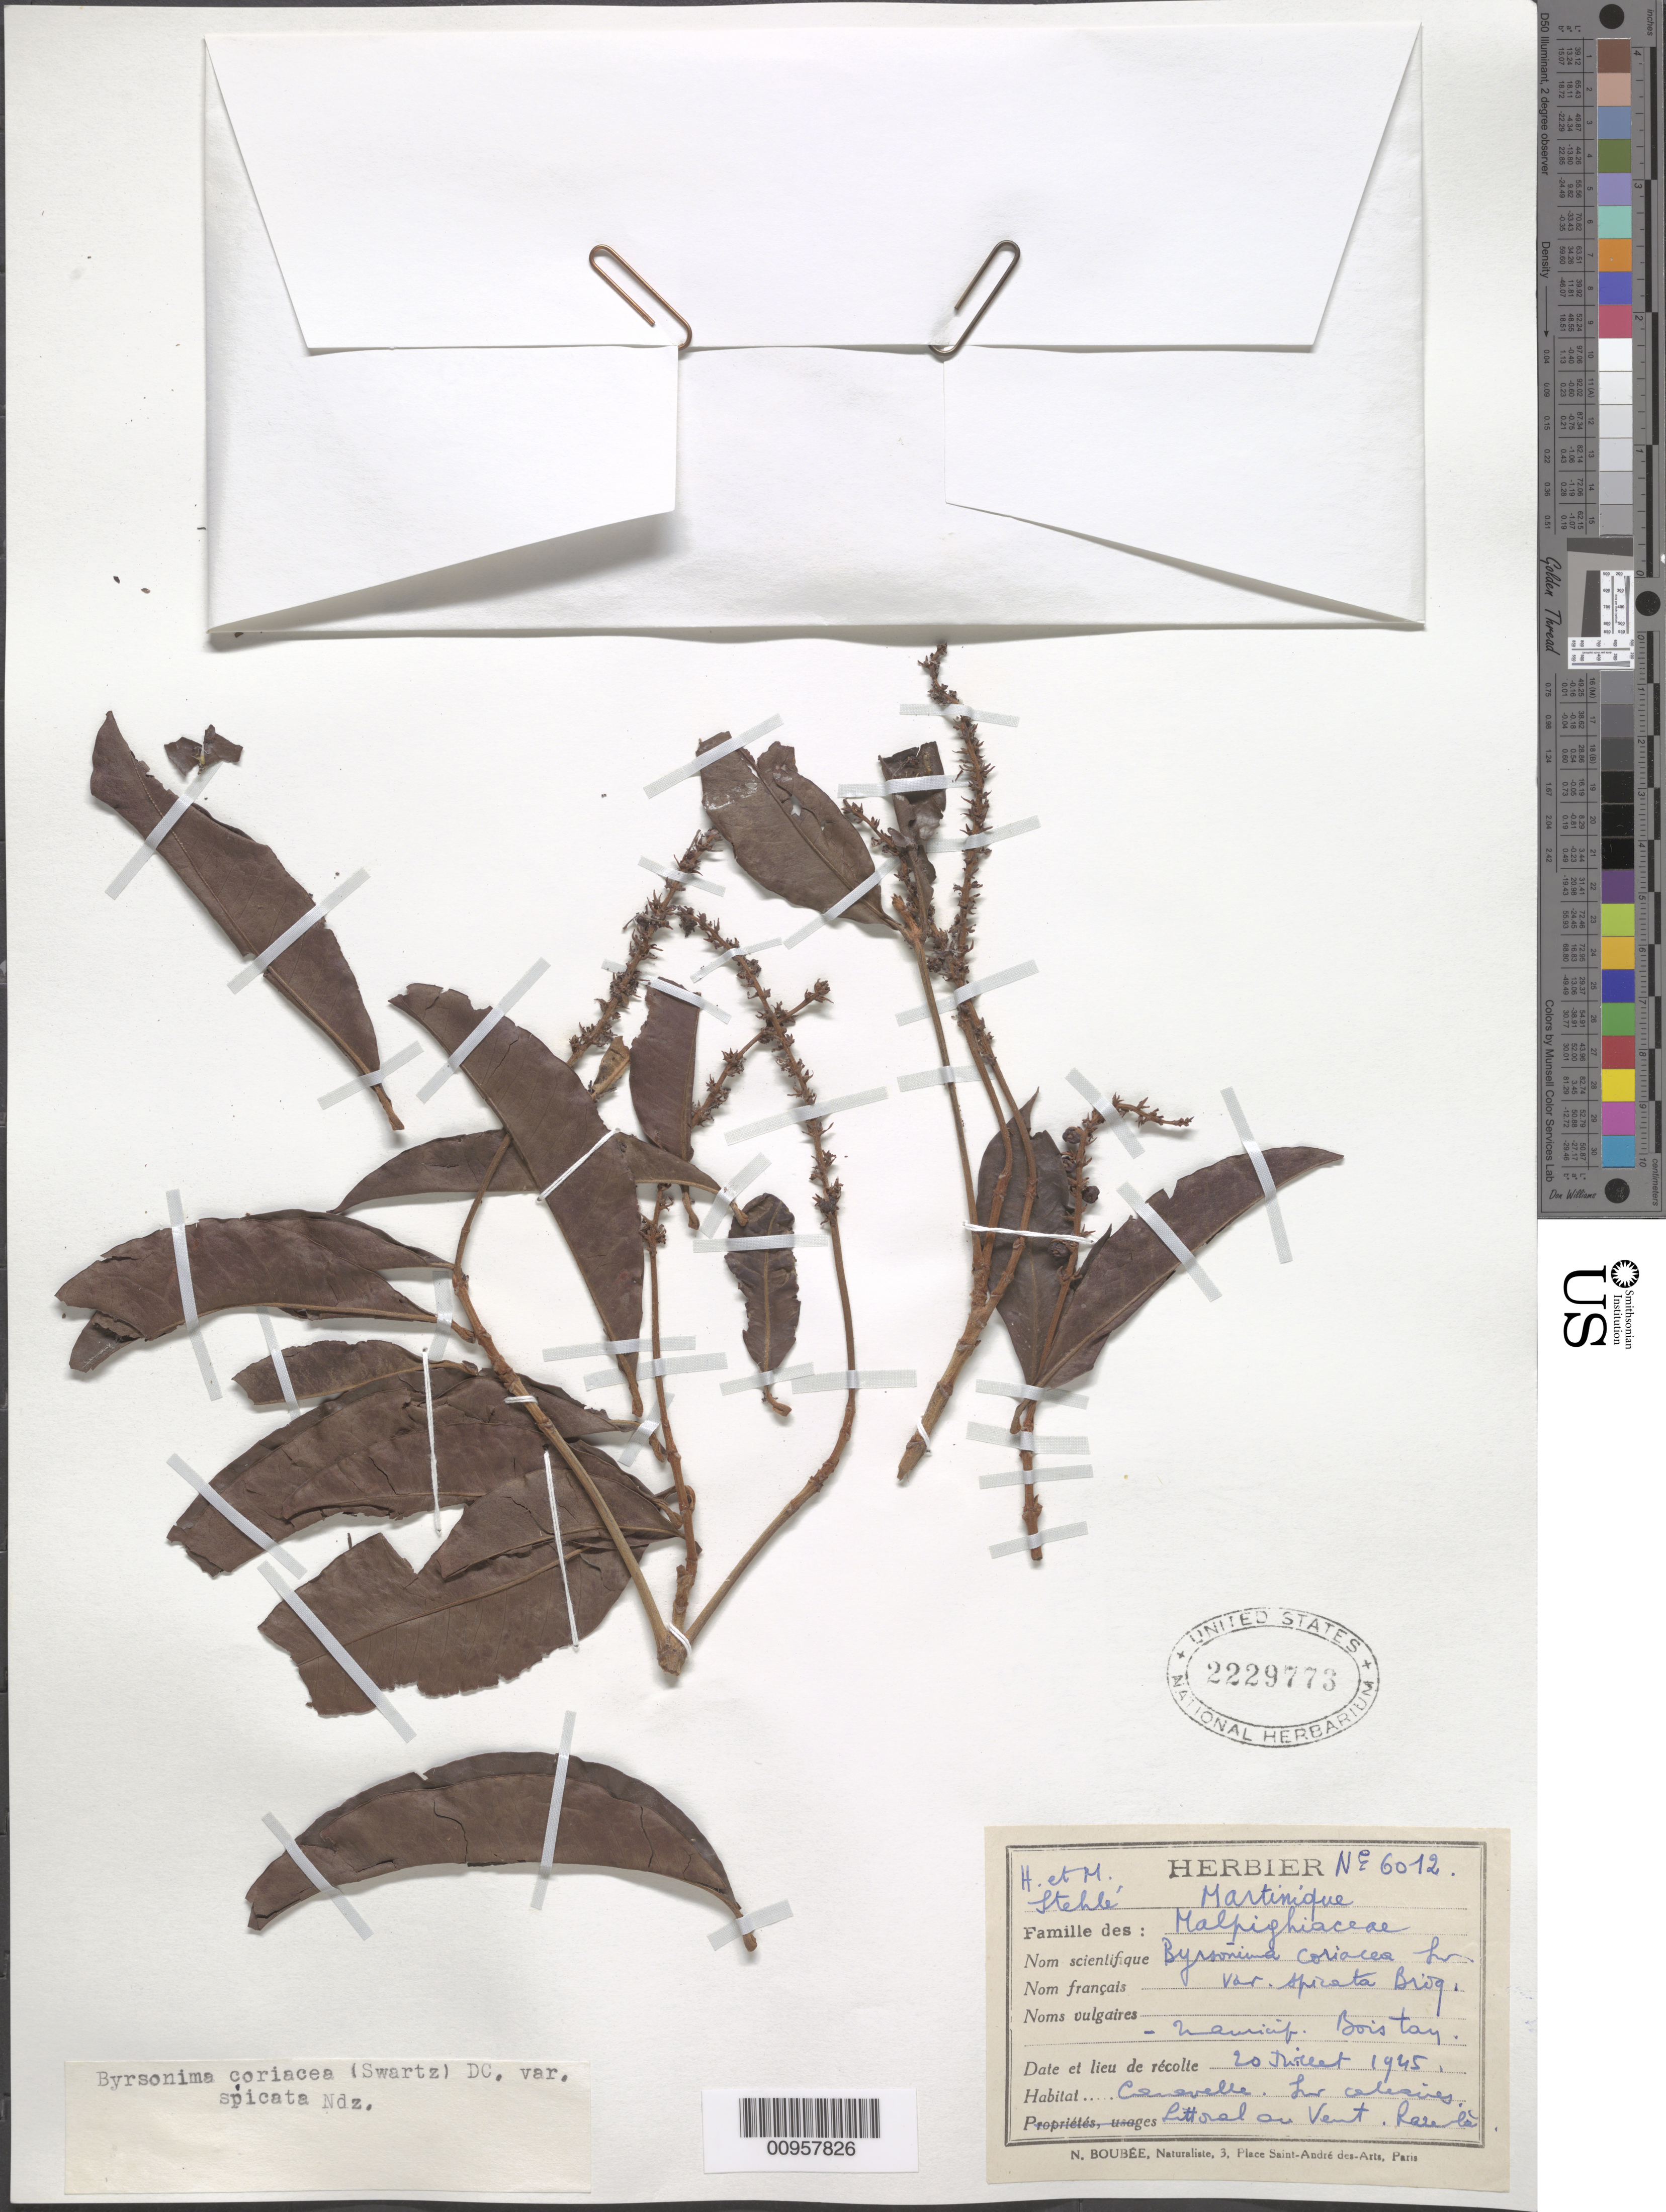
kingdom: Plantae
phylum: Tracheophyta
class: Magnoliopsida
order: Malpighiales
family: Malpighiaceae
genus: Byrsonima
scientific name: Byrsonima spicata (Cav.) DC.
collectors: H. Stehlé & M. Stehlé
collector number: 6012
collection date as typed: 20 Jul 1945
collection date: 1945-07-20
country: Martinique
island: Martinique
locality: "Caravelle", littoral au Vent, "…"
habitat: "sur clacaires"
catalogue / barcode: US 2229773